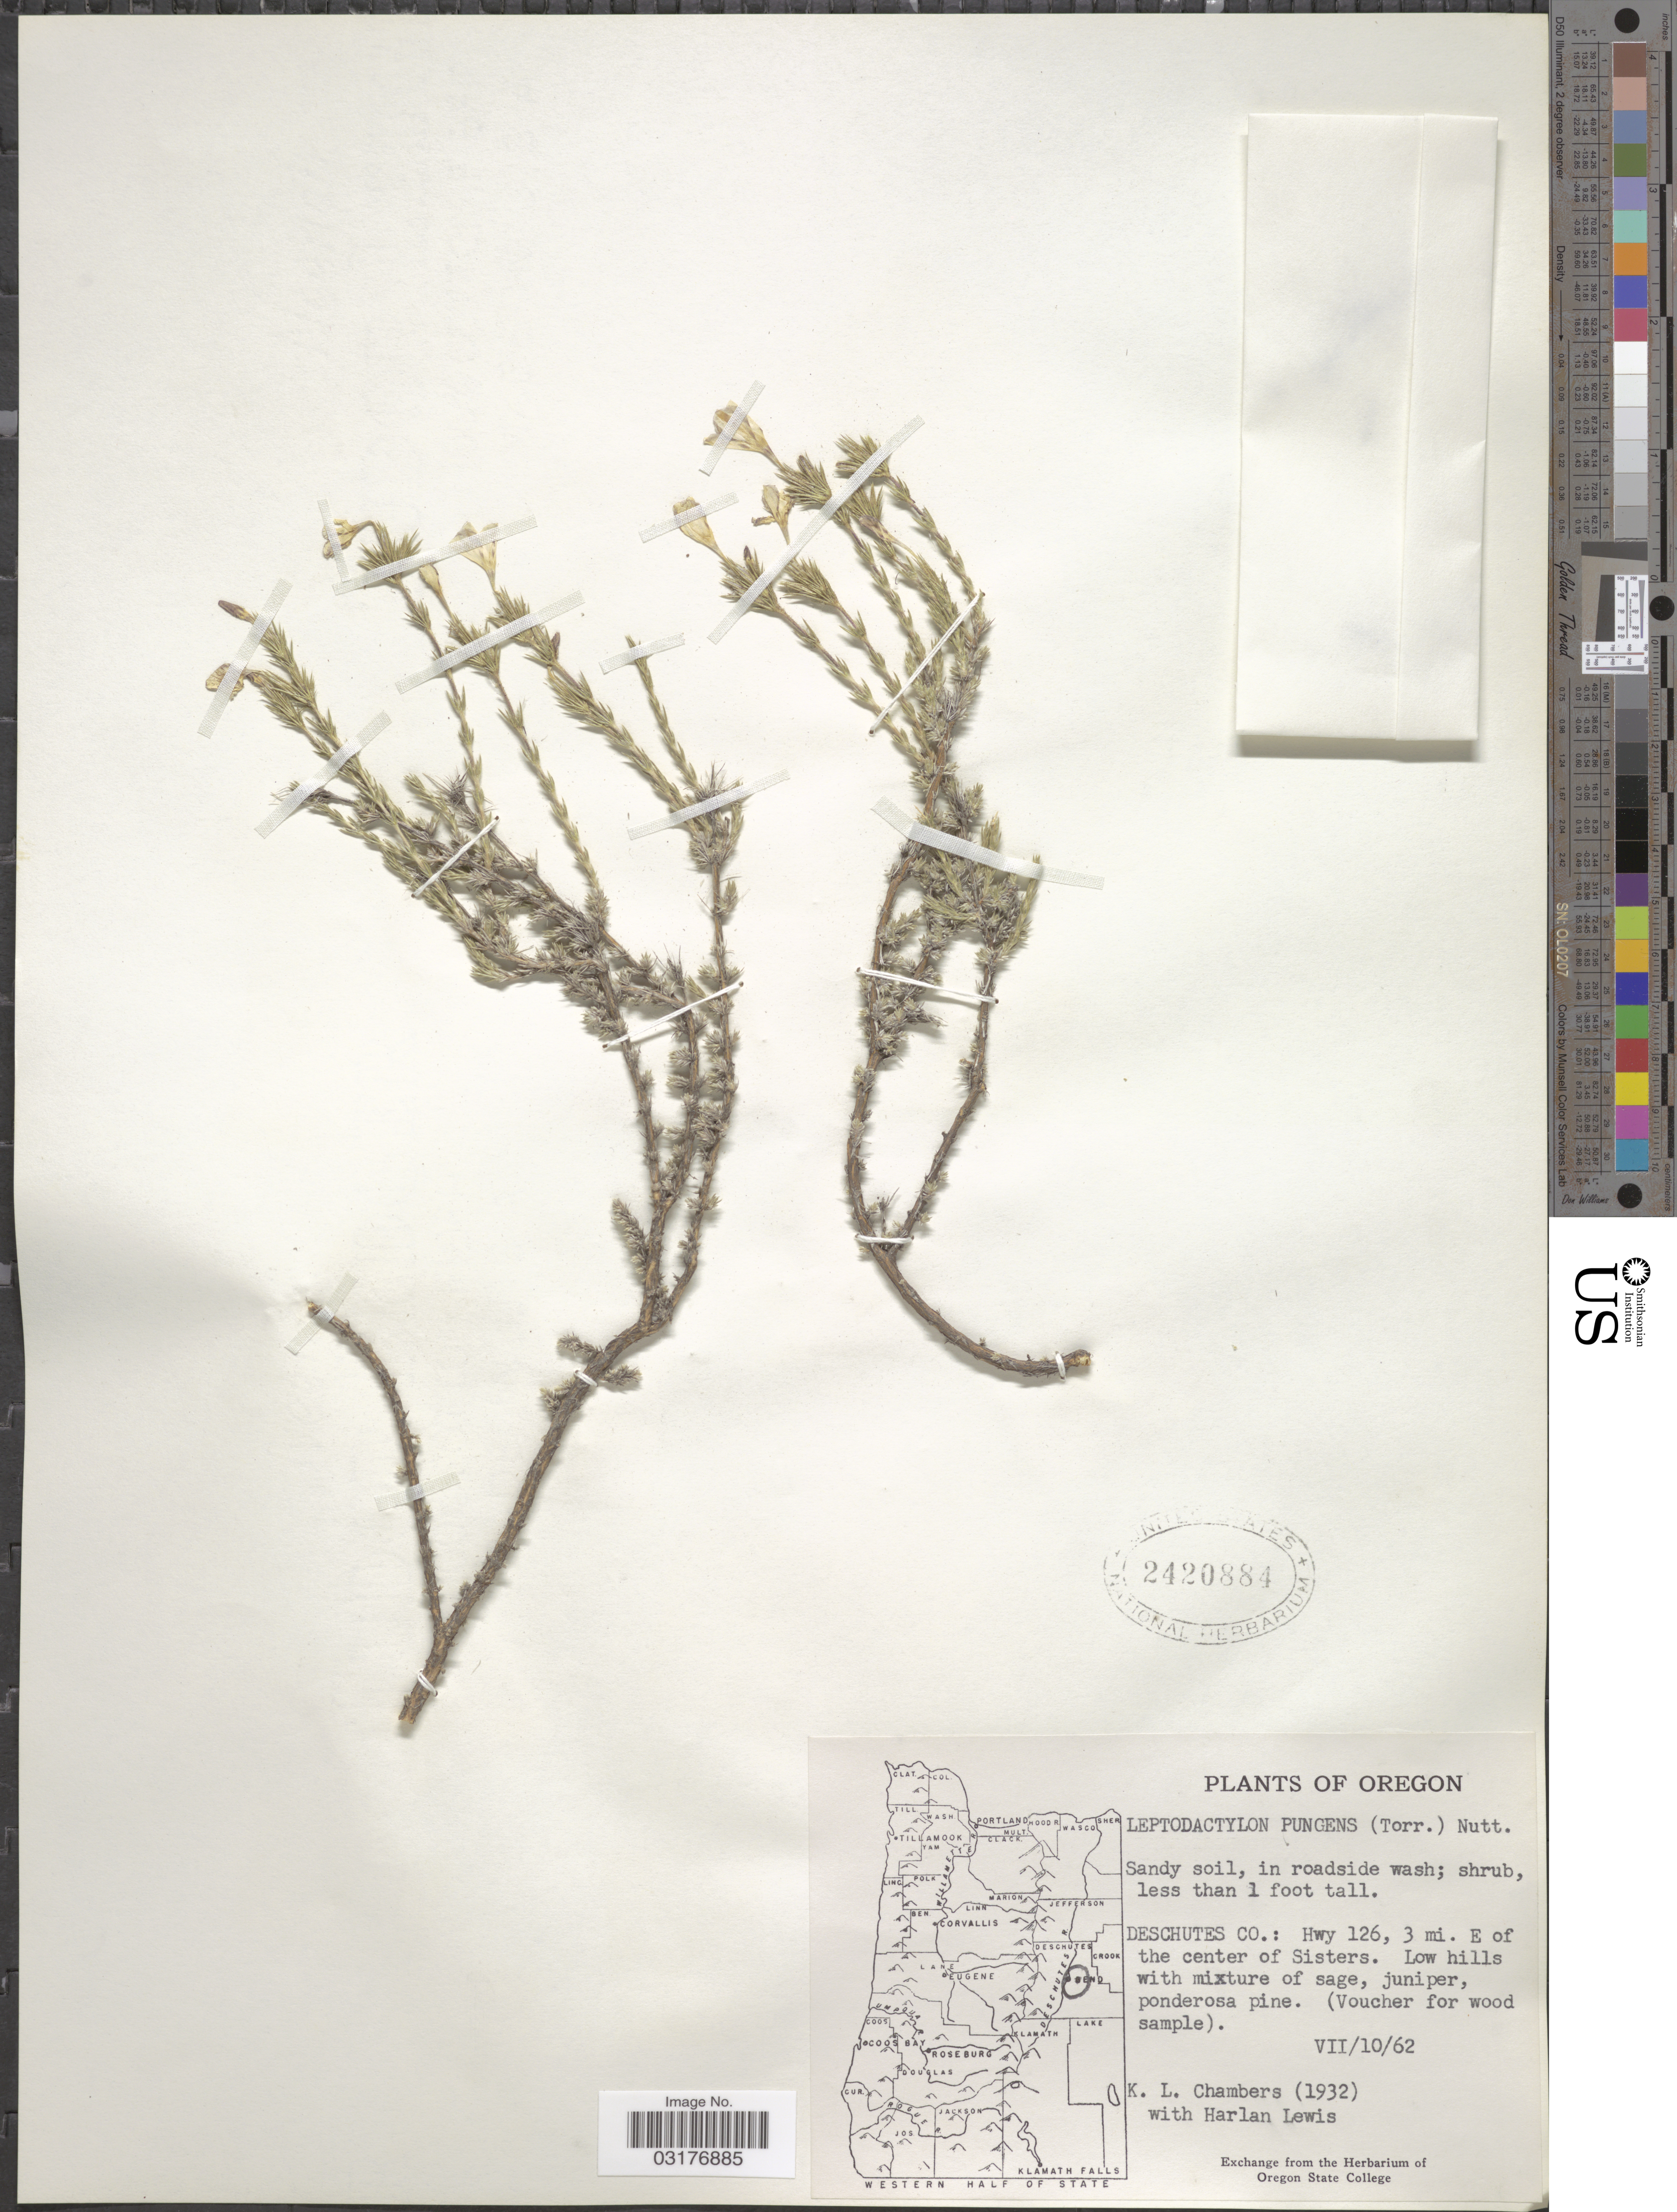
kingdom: Plantae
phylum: Tracheophyta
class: Magnoliopsida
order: Ericales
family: Polemoniaceae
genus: Linanthus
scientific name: Linanthus pungens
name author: (Torr.) J.M. Porter & L.A. Johnson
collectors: K. Chambers & H. Lewis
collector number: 1932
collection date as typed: Transcribed d/m/y: 10/7/62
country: United States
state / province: Oregon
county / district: Deschutes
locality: Deschutes Co.: Hwy 126, 3 mi. E of the center of Sisters.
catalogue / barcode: US 2420884